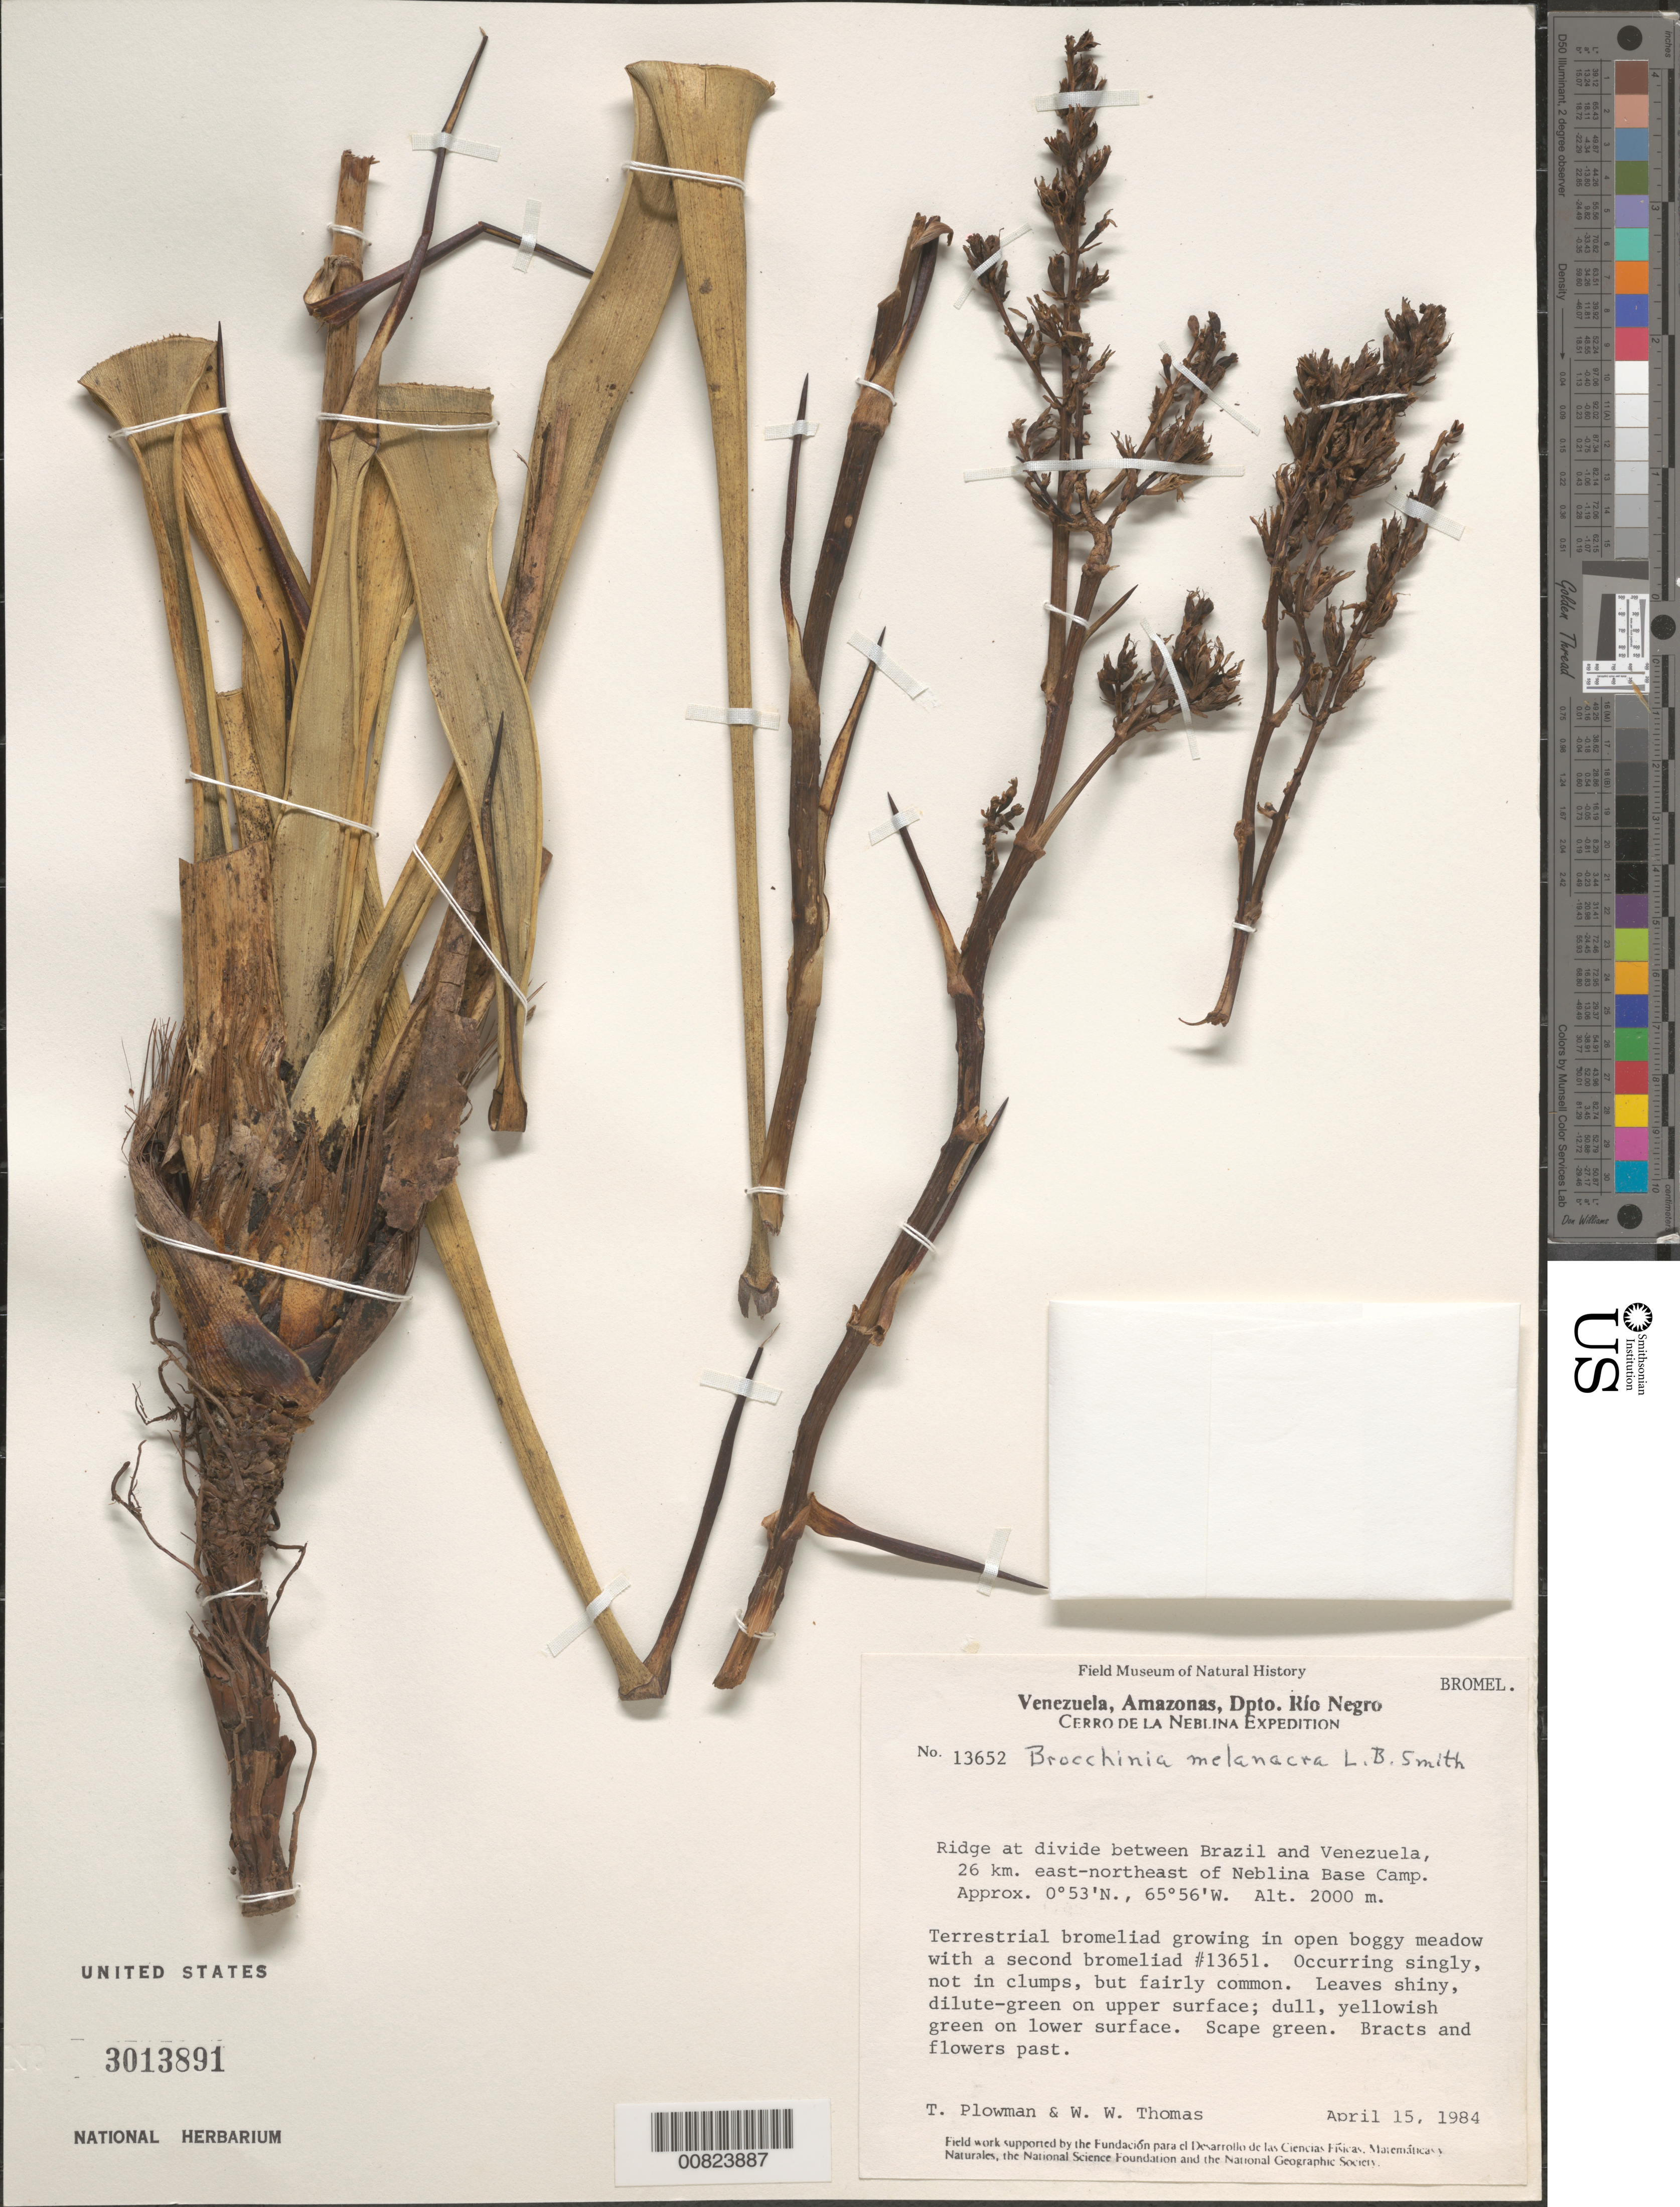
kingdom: Plantae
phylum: Tracheophyta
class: Liliopsida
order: Poales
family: Bromeliaceae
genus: Brocchinia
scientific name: Brocchinia melanacra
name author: L.B. Sm.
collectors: T. Plowman & W. W. Thomas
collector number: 13652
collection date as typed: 15-Apr-84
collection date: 1984-04-15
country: Venezuela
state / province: Amazonas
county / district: Río Negro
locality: Cerro de La Neblina, 26km ENE of; Brazil-Venezuela border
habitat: Open boggy meadow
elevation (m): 2000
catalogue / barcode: US 3013891